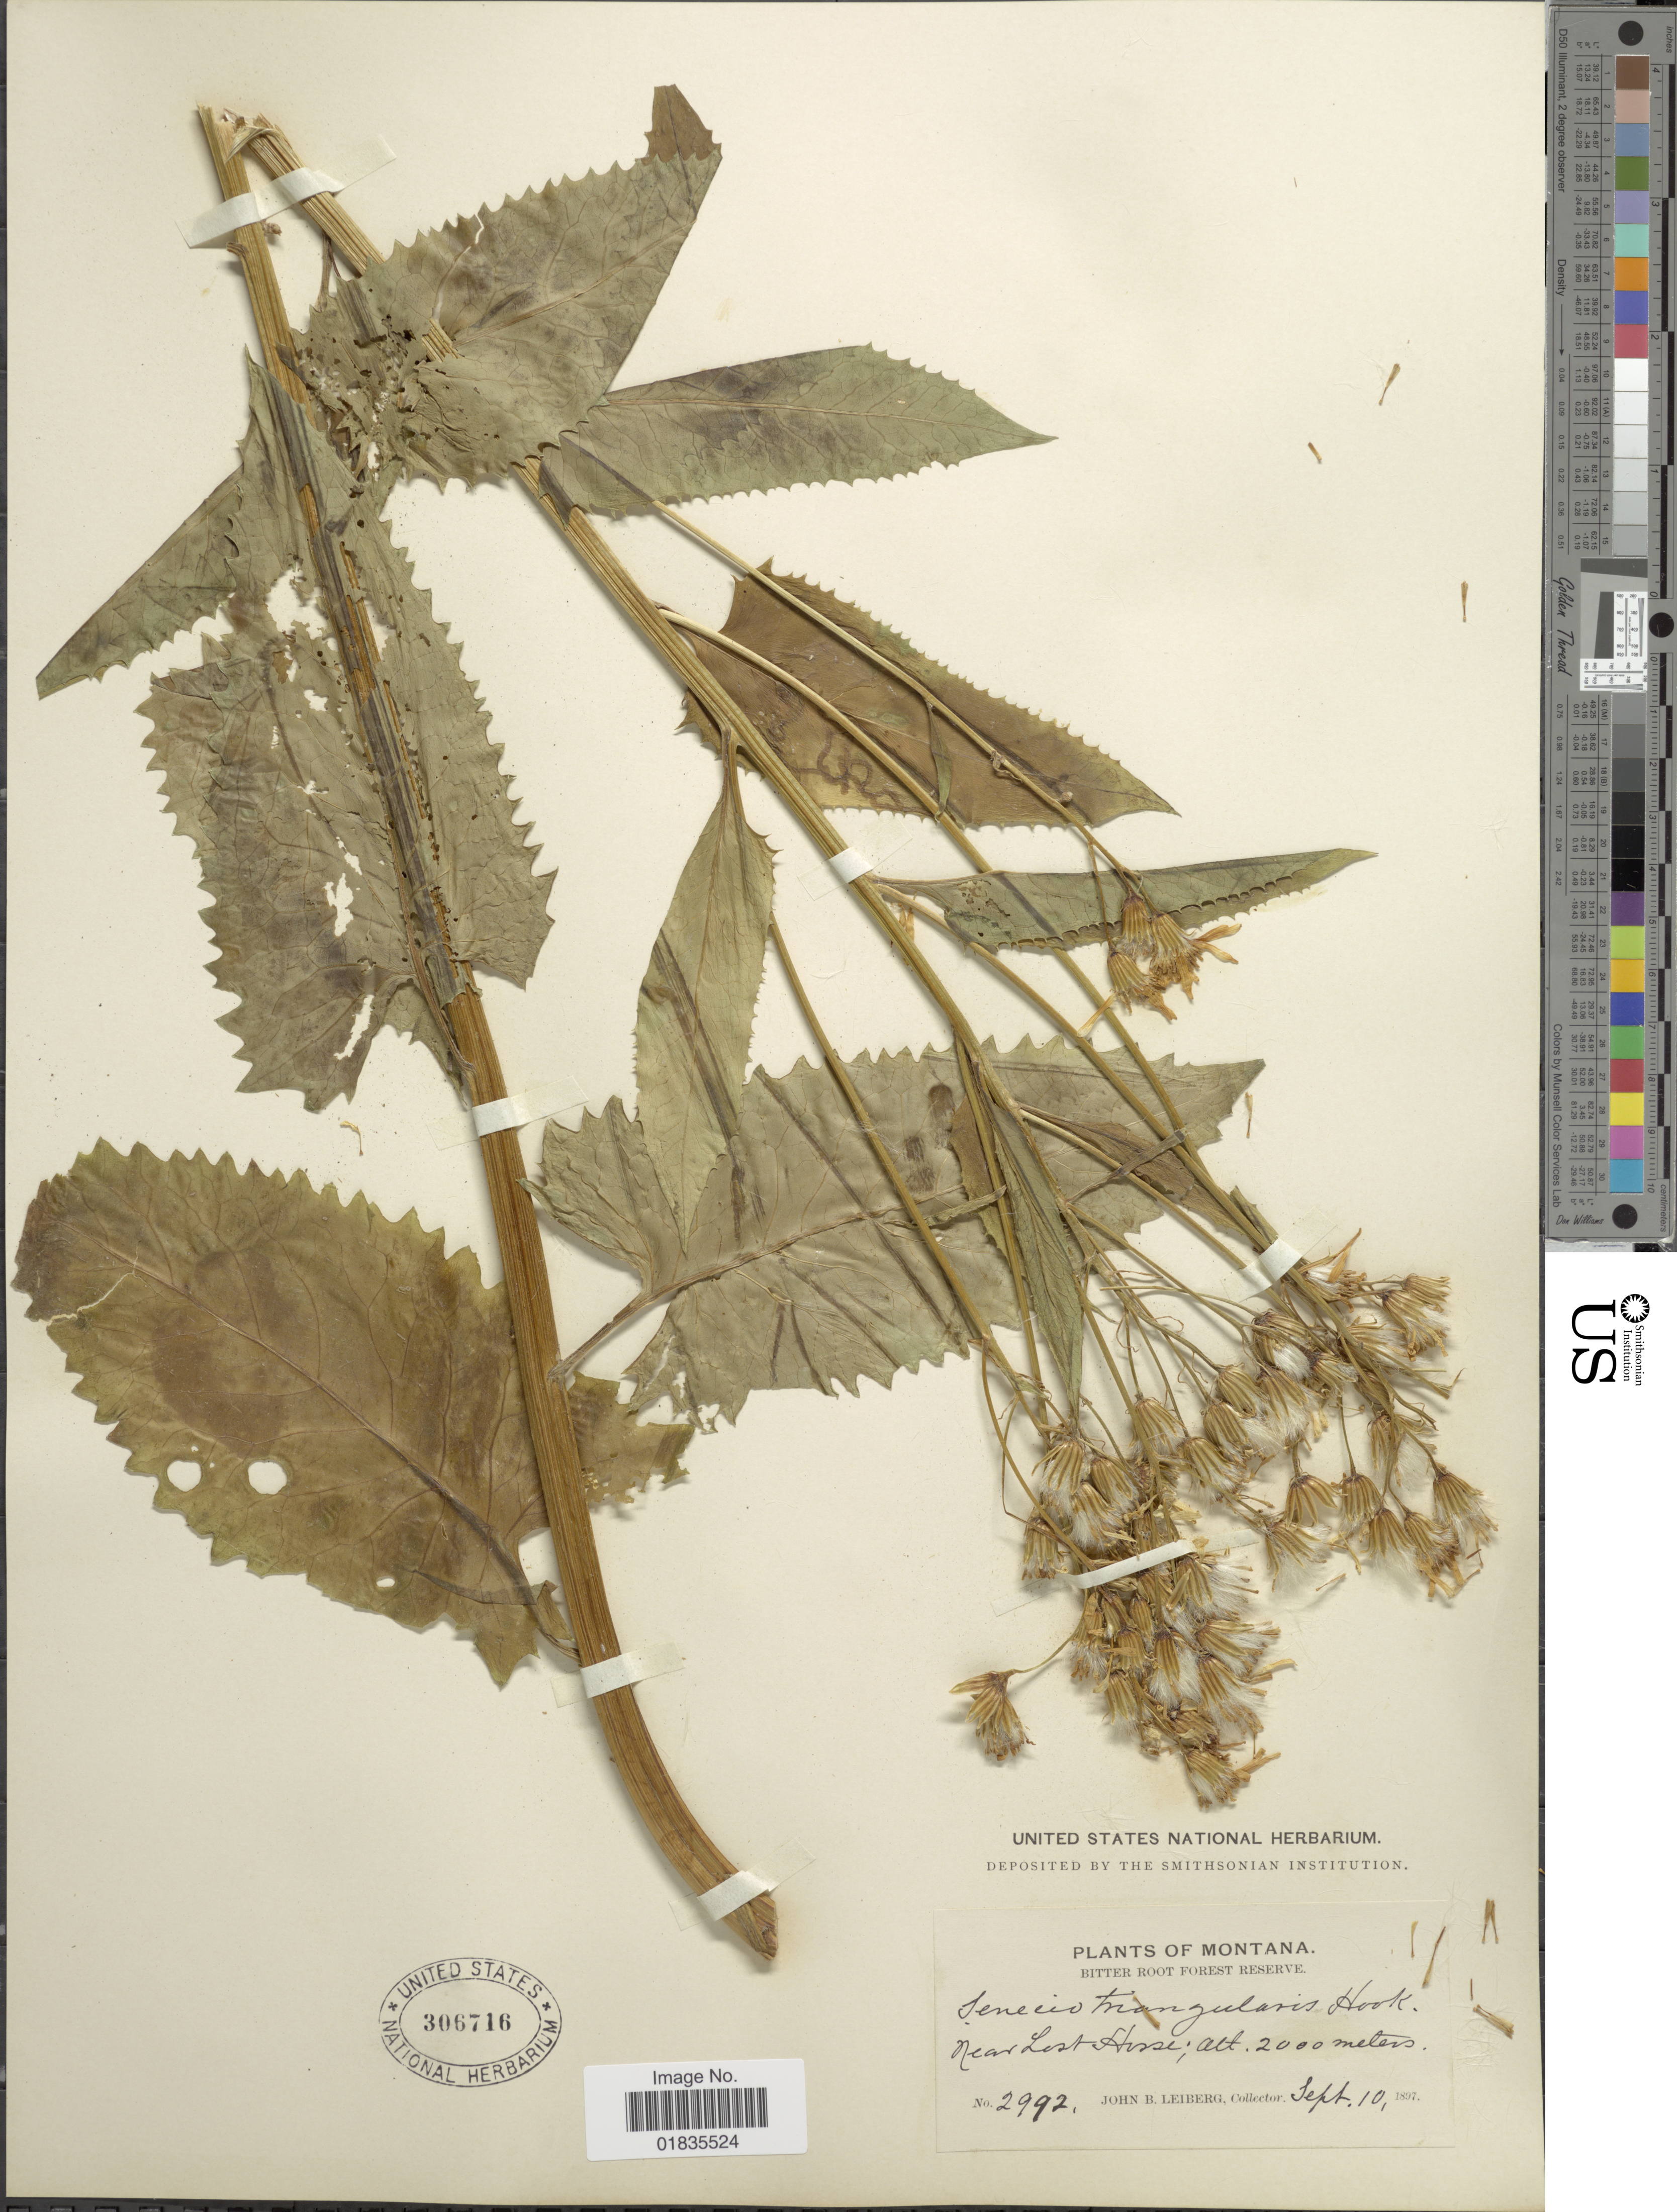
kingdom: Plantae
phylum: Tracheophyta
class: Magnoliopsida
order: Asterales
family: Asteraceae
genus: Senecio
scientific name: Senecio triangularis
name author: Hook.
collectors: J. B. Leiberg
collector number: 2992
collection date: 1897-09-10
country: United States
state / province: Montana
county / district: Ravalli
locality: Bitter Root Forest Reserve, near Lost Hisse .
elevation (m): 2000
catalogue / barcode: US 306716